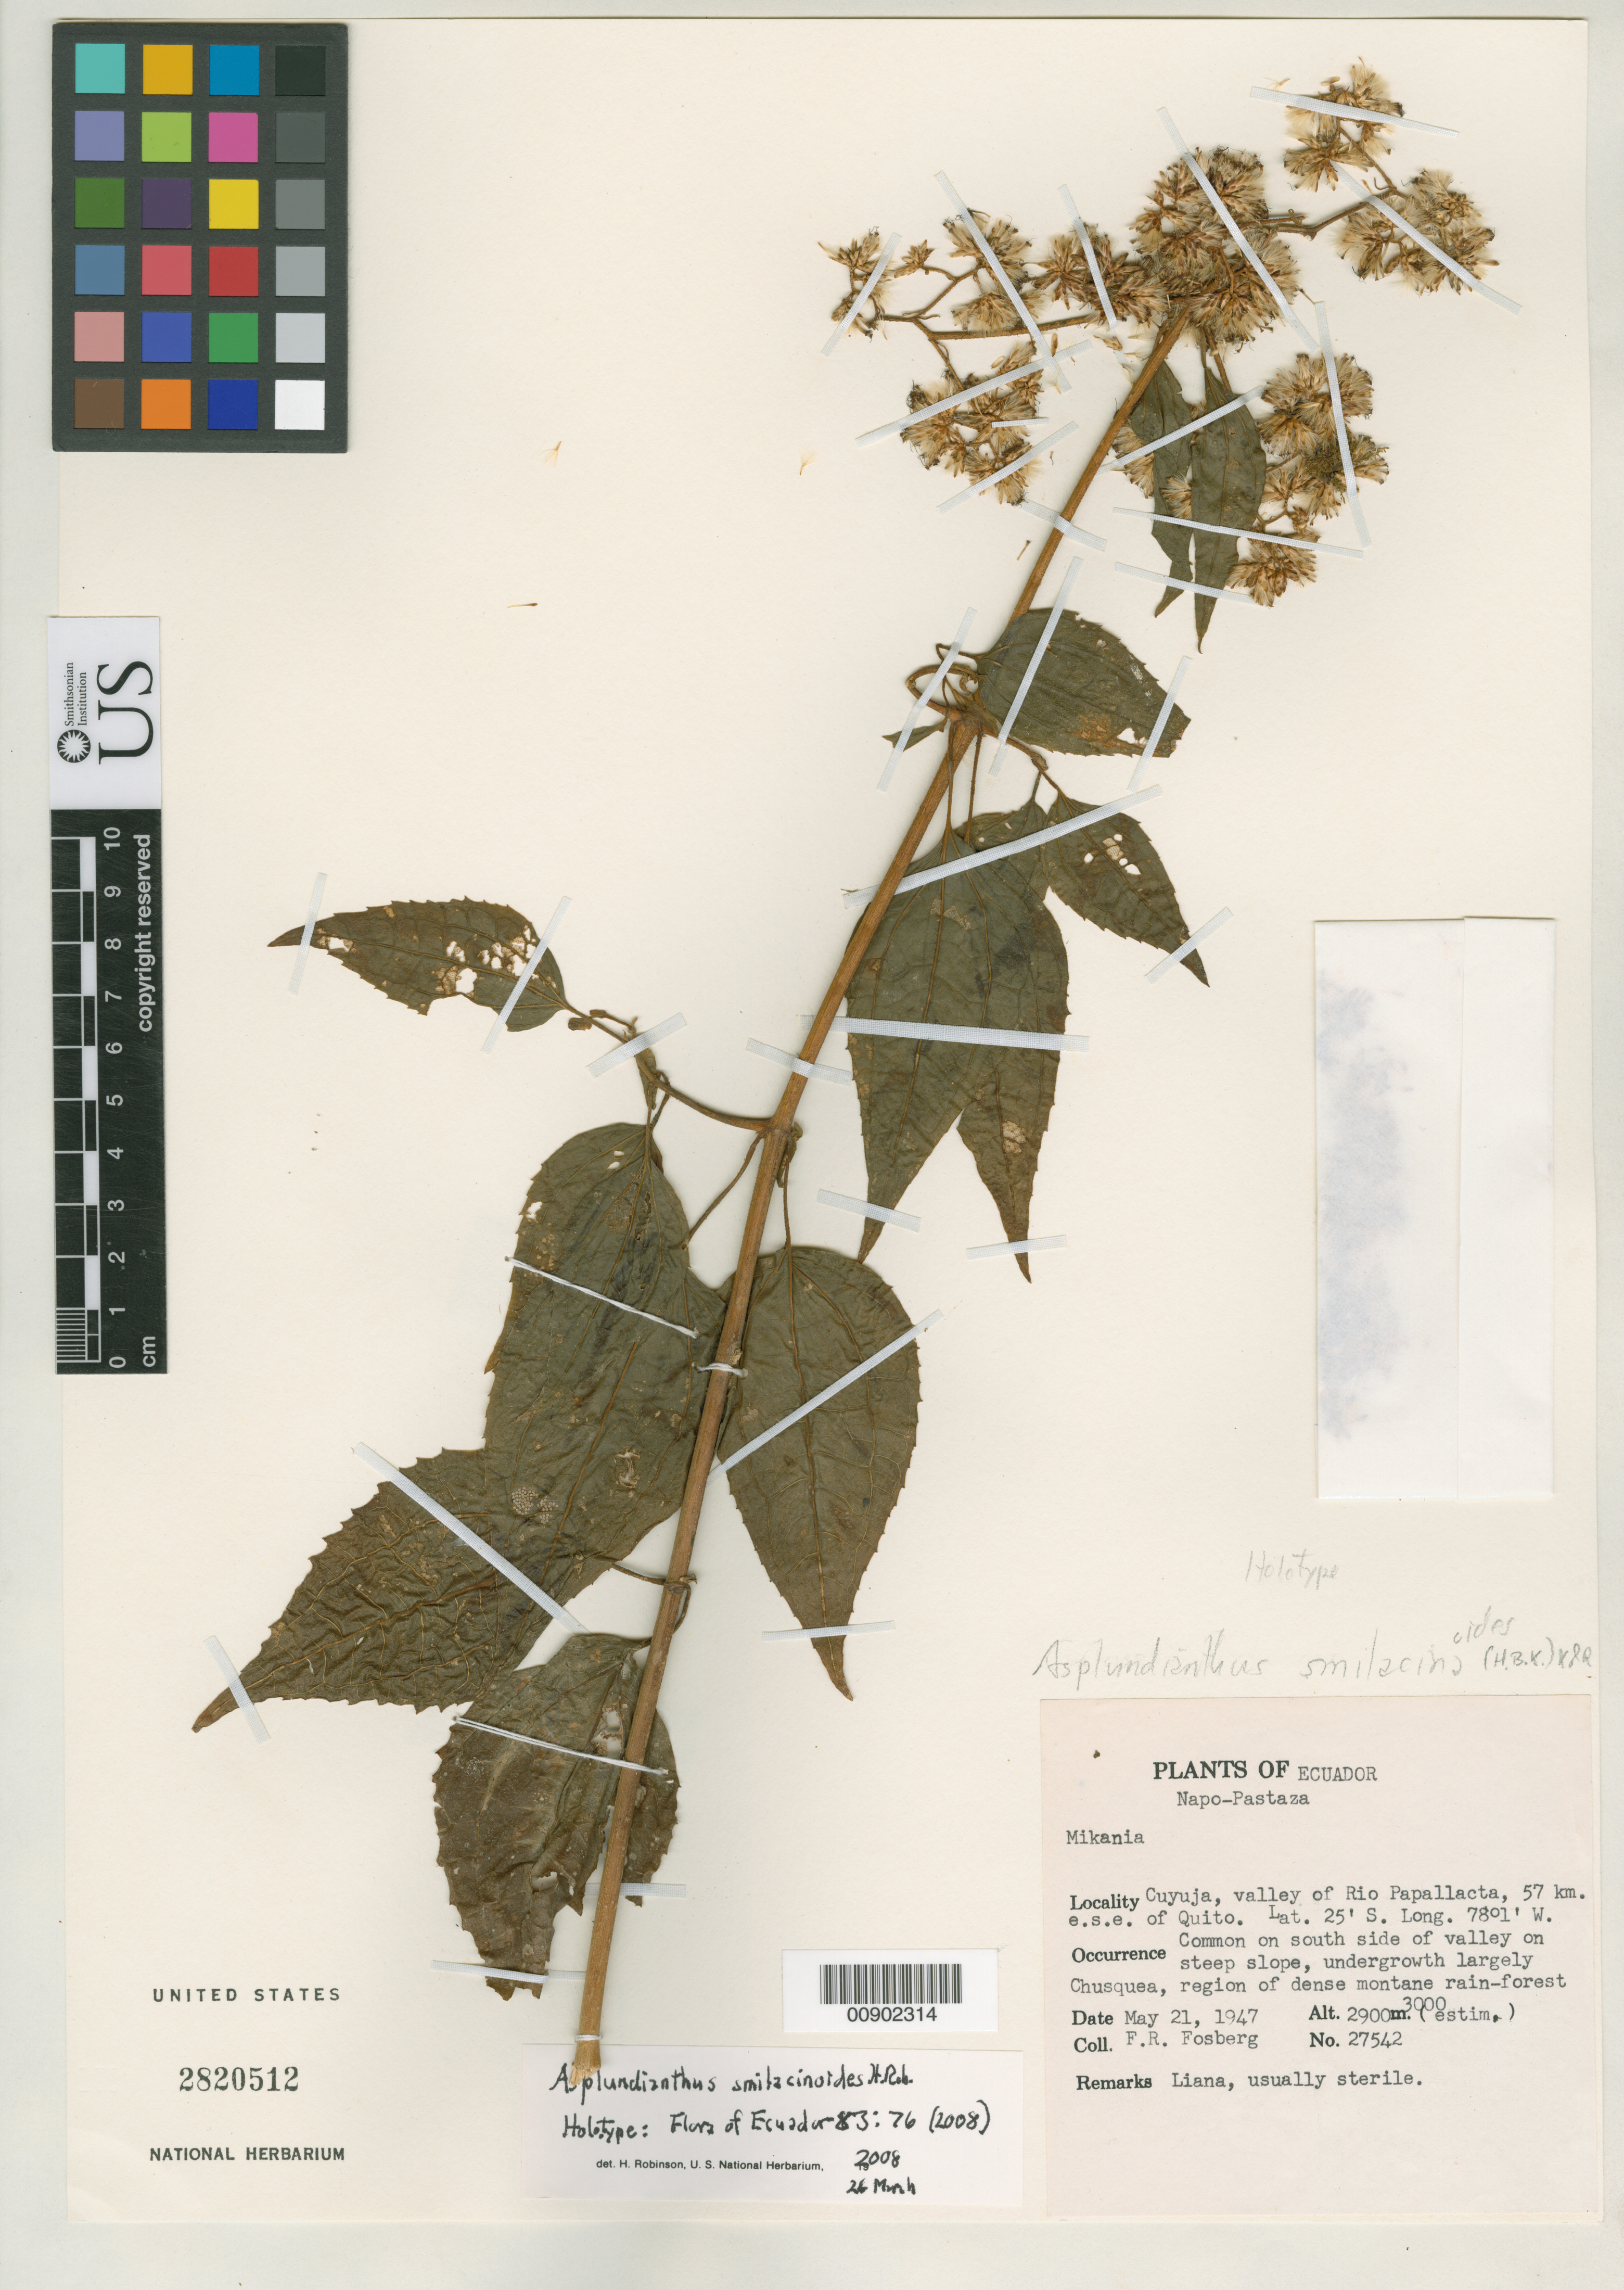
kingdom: Plantae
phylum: Tracheophyta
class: Magnoliopsida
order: Asterales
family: Asteraceae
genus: Asplundianthus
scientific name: Asplundianthus smilacinoides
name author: H. Rob.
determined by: Robinson, Harold E., (US)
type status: Holotype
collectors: F. R. Fosberg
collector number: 27542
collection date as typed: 21 May 1947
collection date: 1947-05-21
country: Ecuador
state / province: Napo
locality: Napo-Pastaza, Cuyuja, valley of Rio Papallacta, 57 km e.s.e. of Quito.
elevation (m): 2300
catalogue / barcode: US 2820512